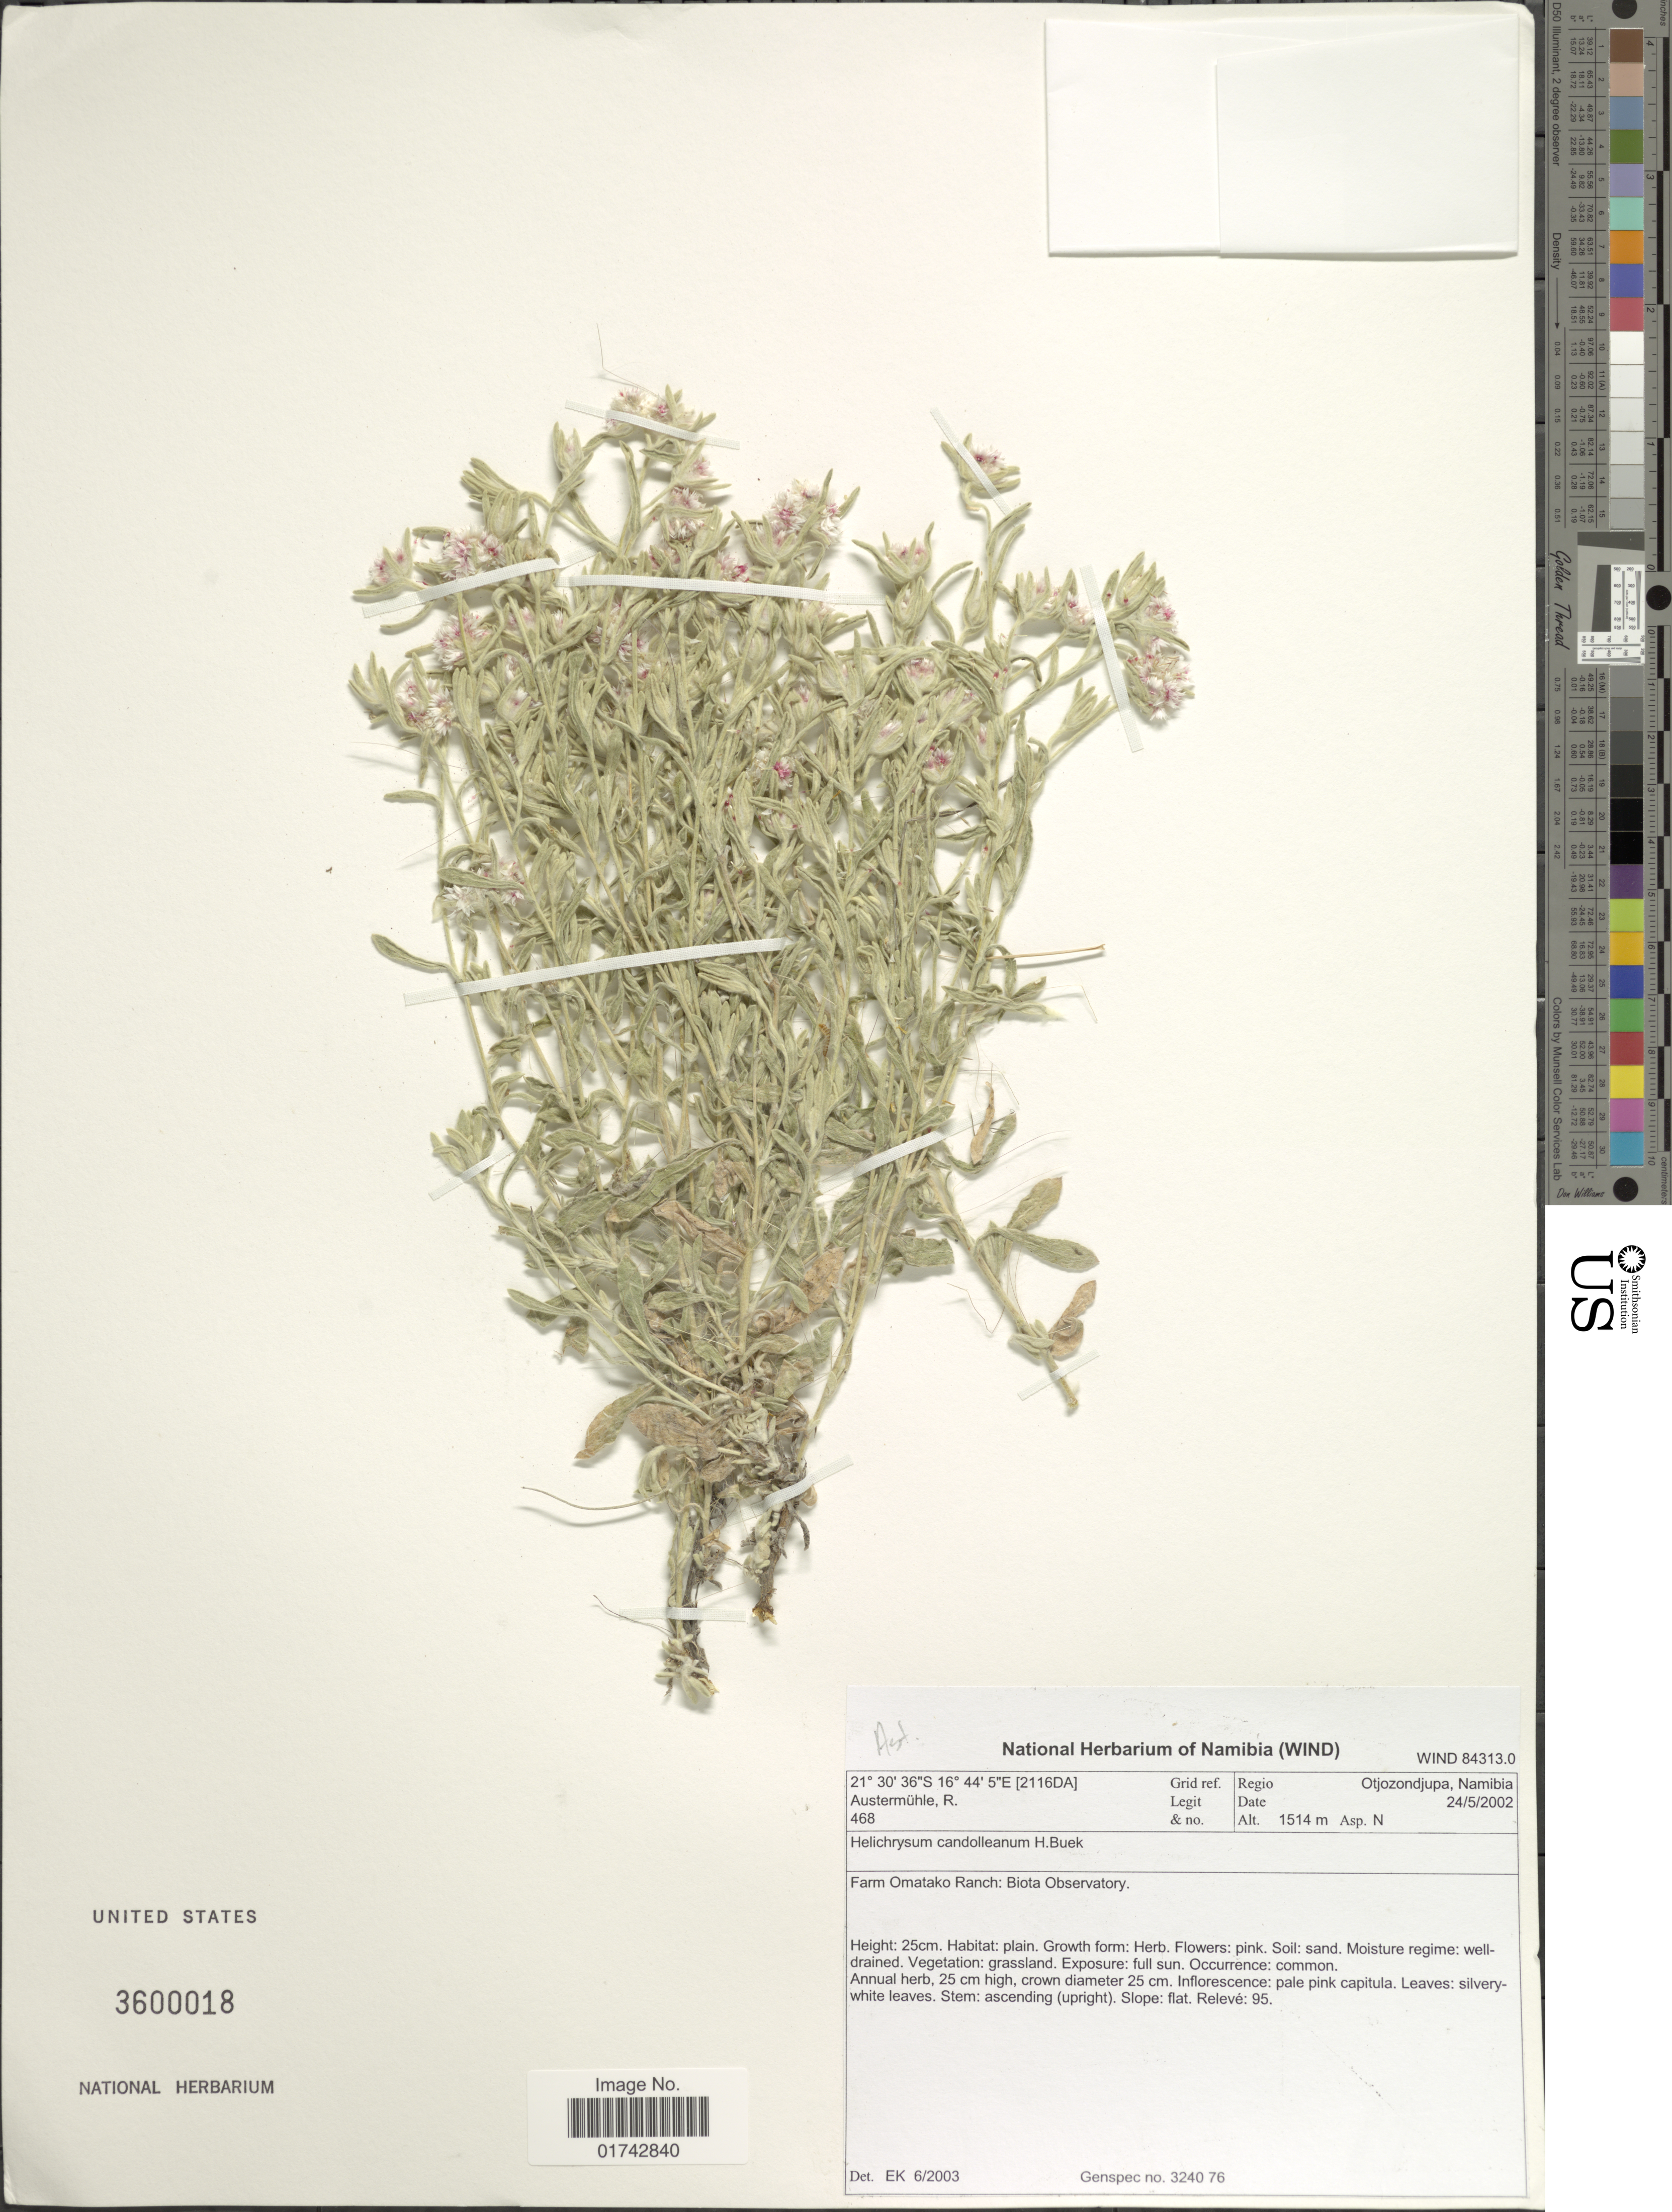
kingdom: Plantae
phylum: Tracheophyta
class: Magnoliopsida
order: Asterales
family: Asteraceae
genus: Helichrysum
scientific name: Helichrysum candolleanum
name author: H. Buek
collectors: R. Austermuhle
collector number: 468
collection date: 2002-05-24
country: Namibia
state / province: Otjozondjupa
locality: Farm Omatako Ranch: Biota Observatory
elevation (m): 1514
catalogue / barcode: US 3600018